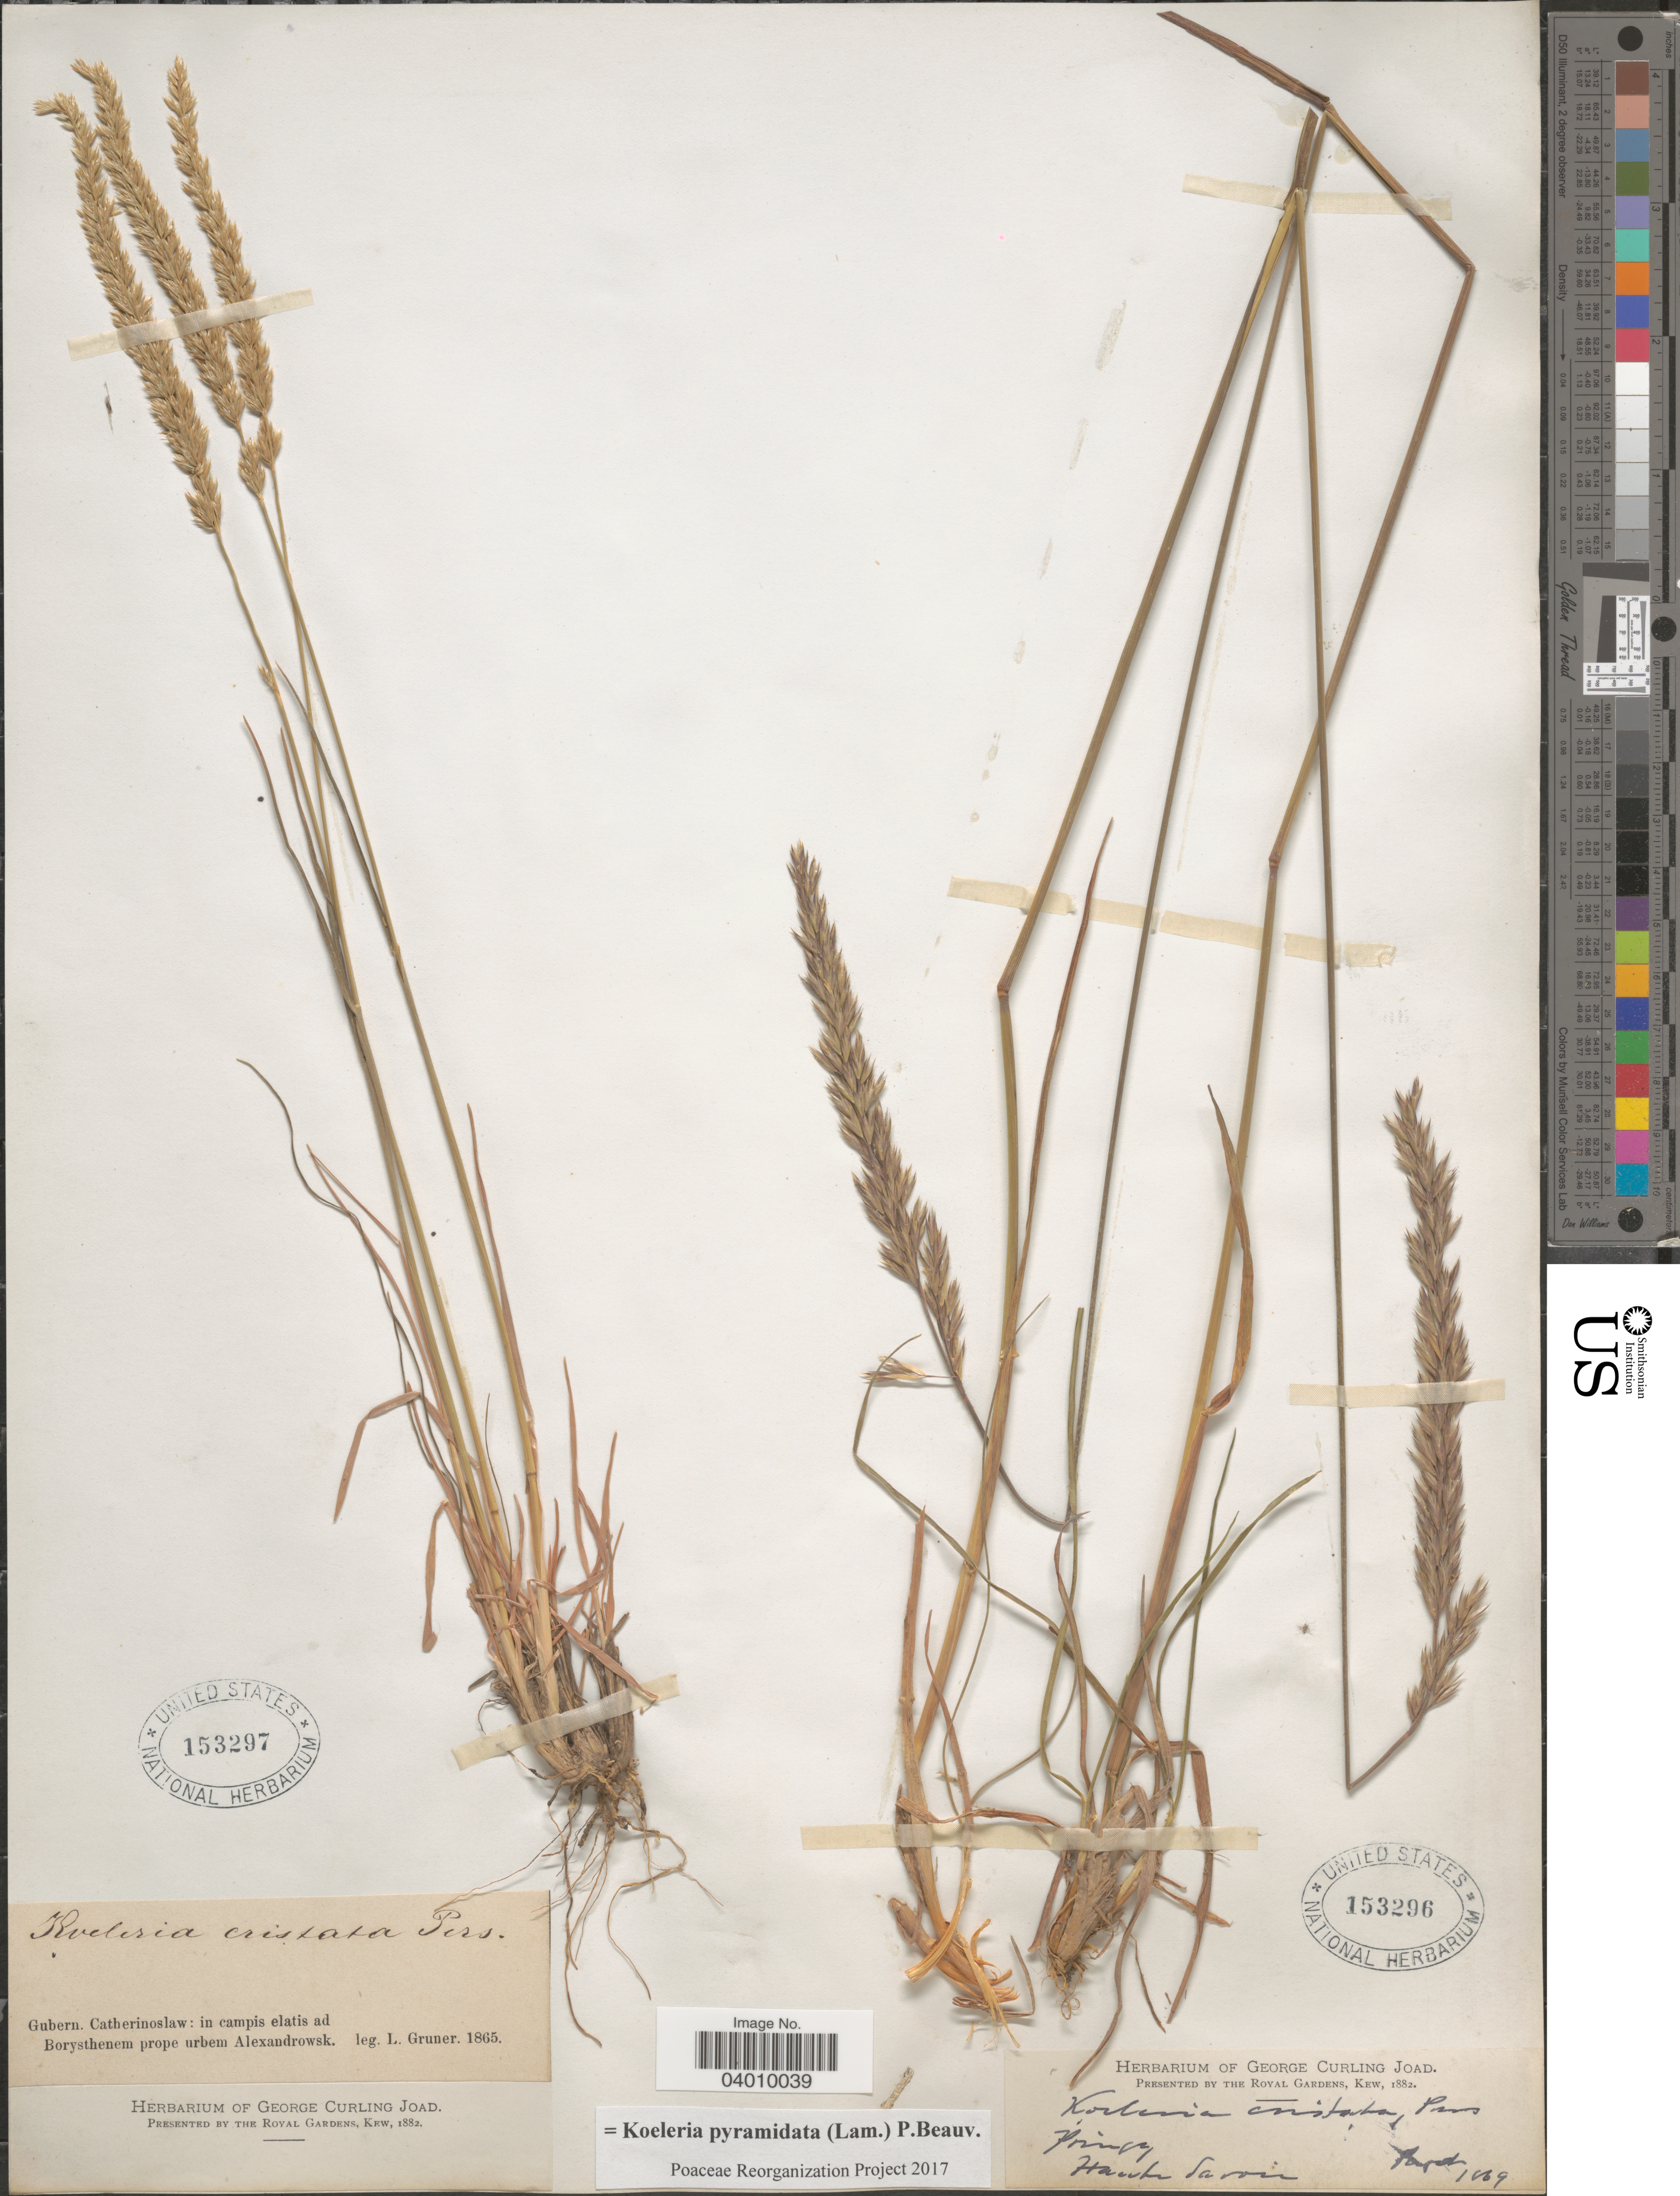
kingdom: Plantae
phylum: Tracheophyta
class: Liliopsida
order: Poales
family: Poaceae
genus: Koeleria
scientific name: Koeleria pyramidata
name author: (Lam.) P. Beauv.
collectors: L. F. Gruner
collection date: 1865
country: Ukraine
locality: Gubern. Catherinoslaw: in campis elatis ad Borysthenem prope urbem Alexandrowsk.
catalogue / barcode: US 153297